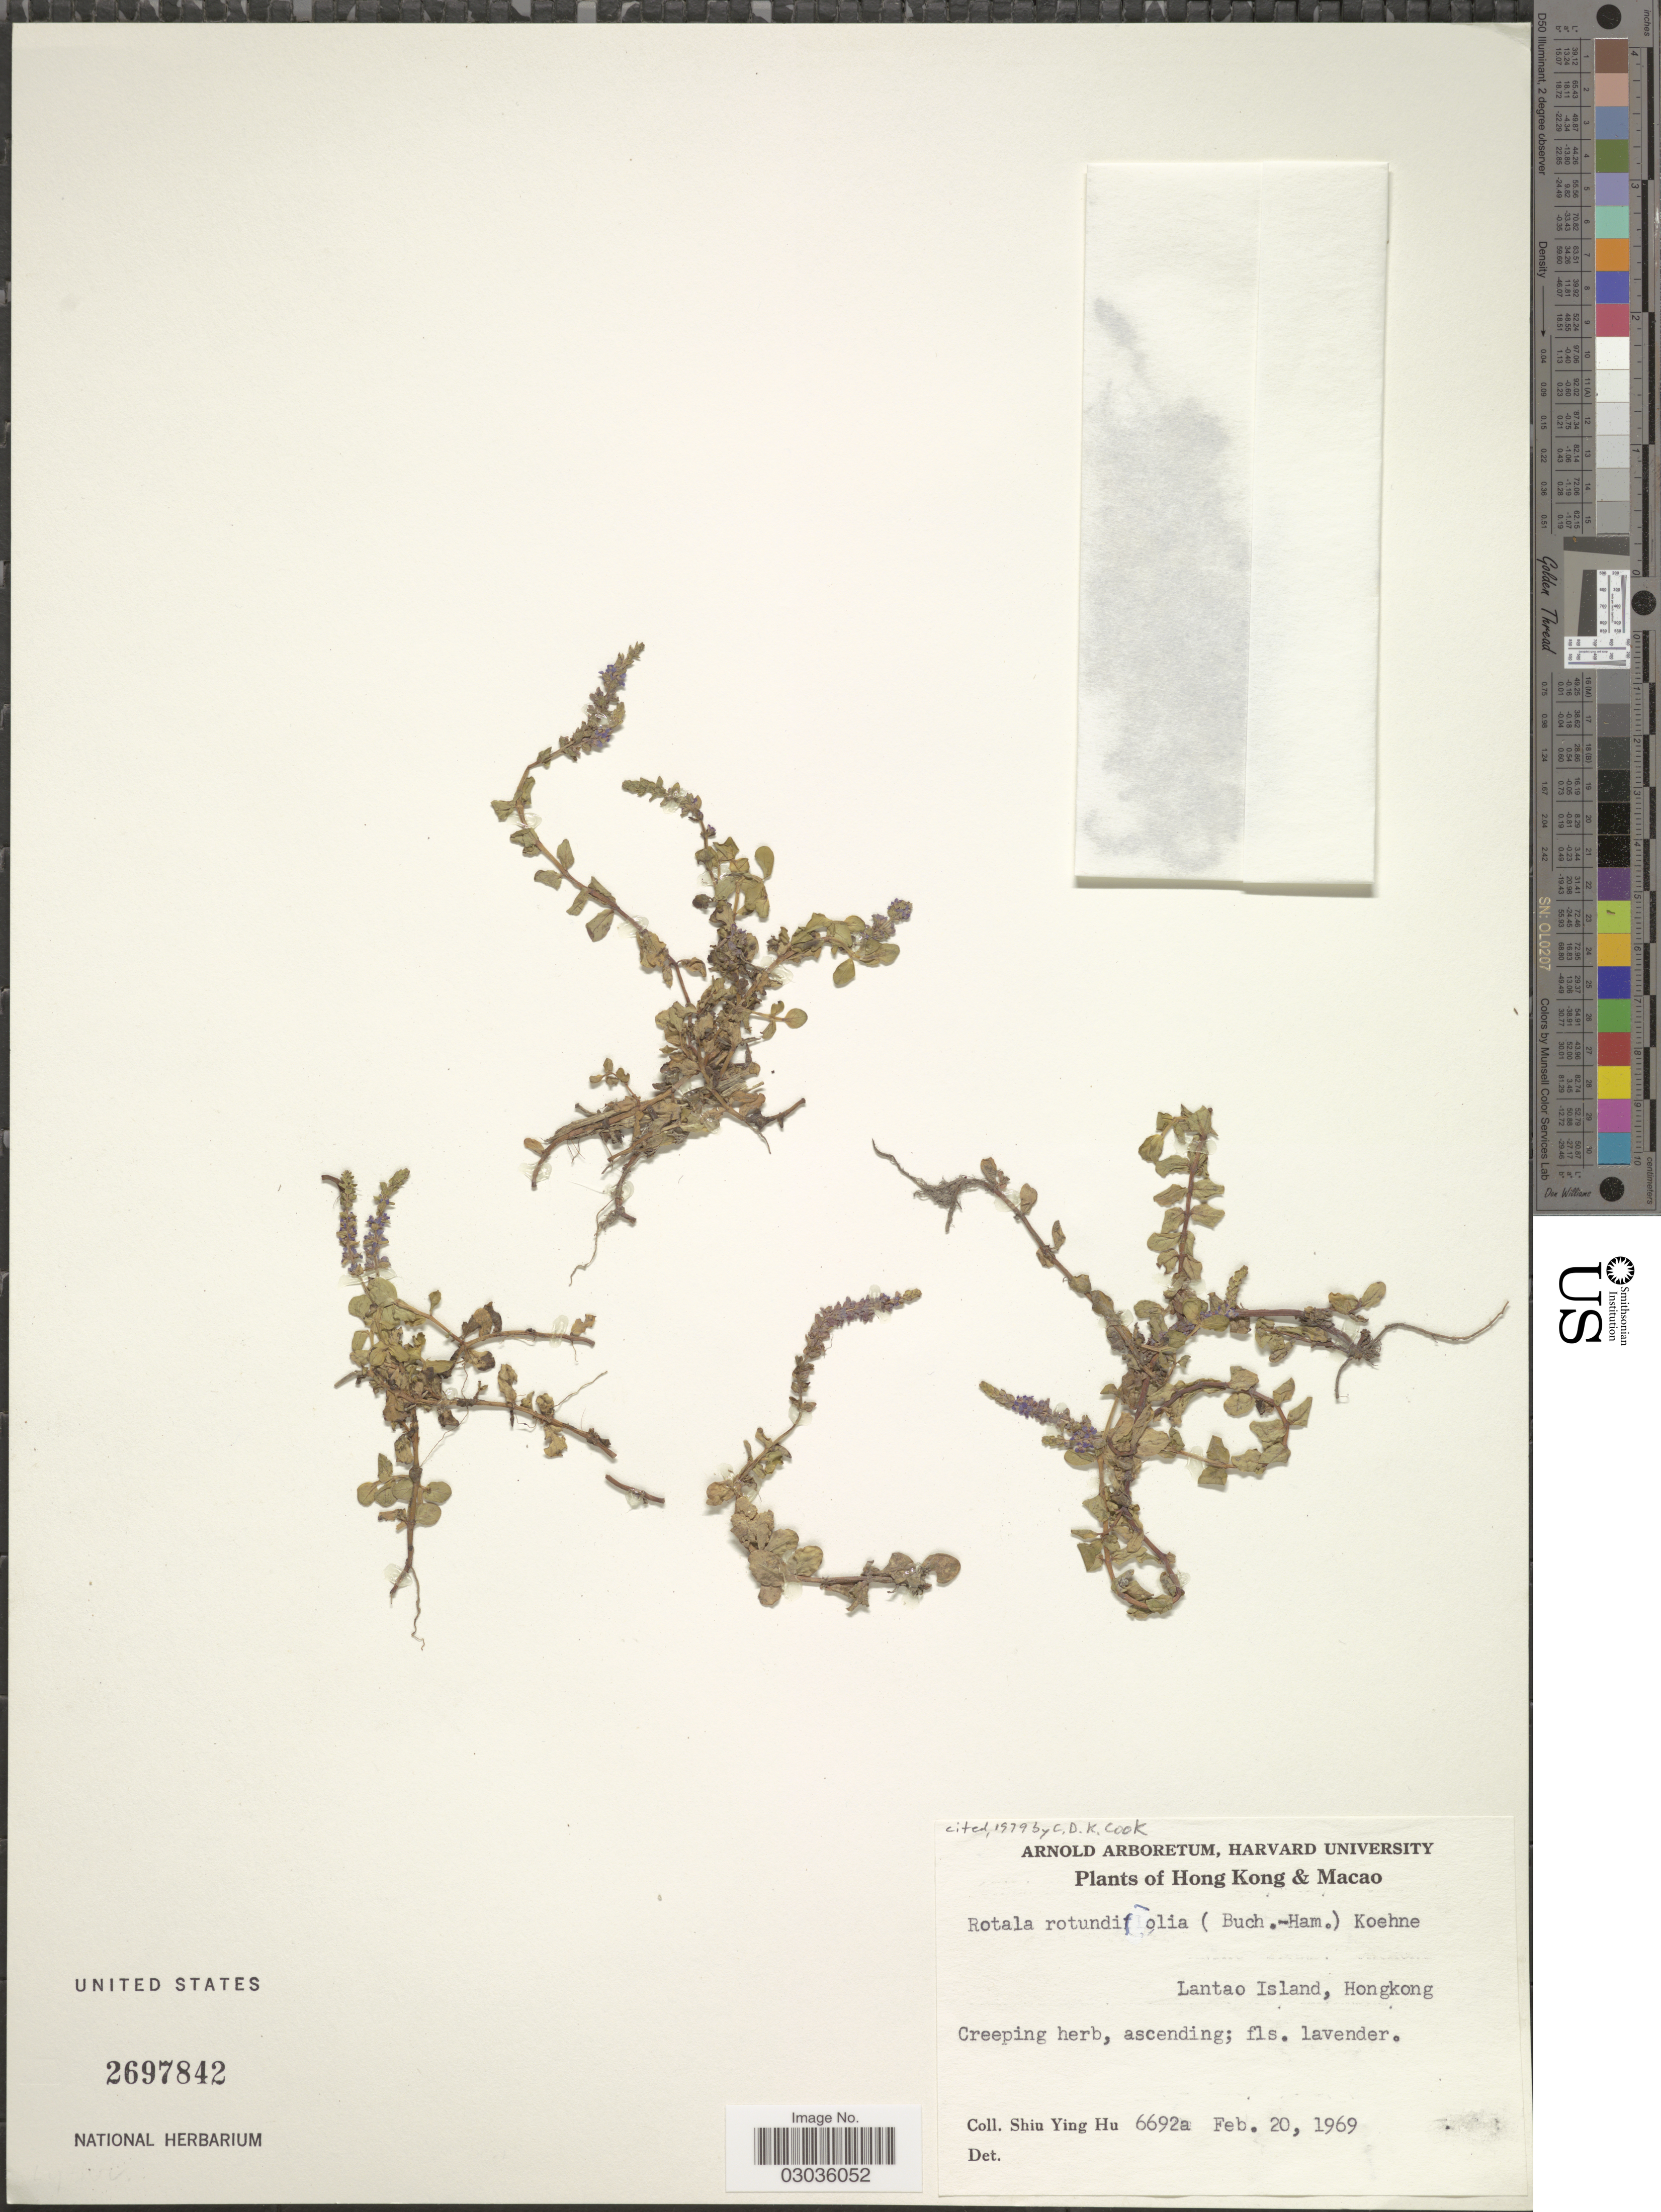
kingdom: Plantae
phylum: Tracheophyta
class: Magnoliopsida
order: Myrtales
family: Lythraceae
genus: Rotala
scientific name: Rotala rotundifolia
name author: (Buch.-Ham. & Roxb.) Koehne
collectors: S. Y. Hu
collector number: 6692a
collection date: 1969-02-20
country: China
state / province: Hong Kong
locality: Macao, Lantao Island.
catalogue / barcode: US 2697842